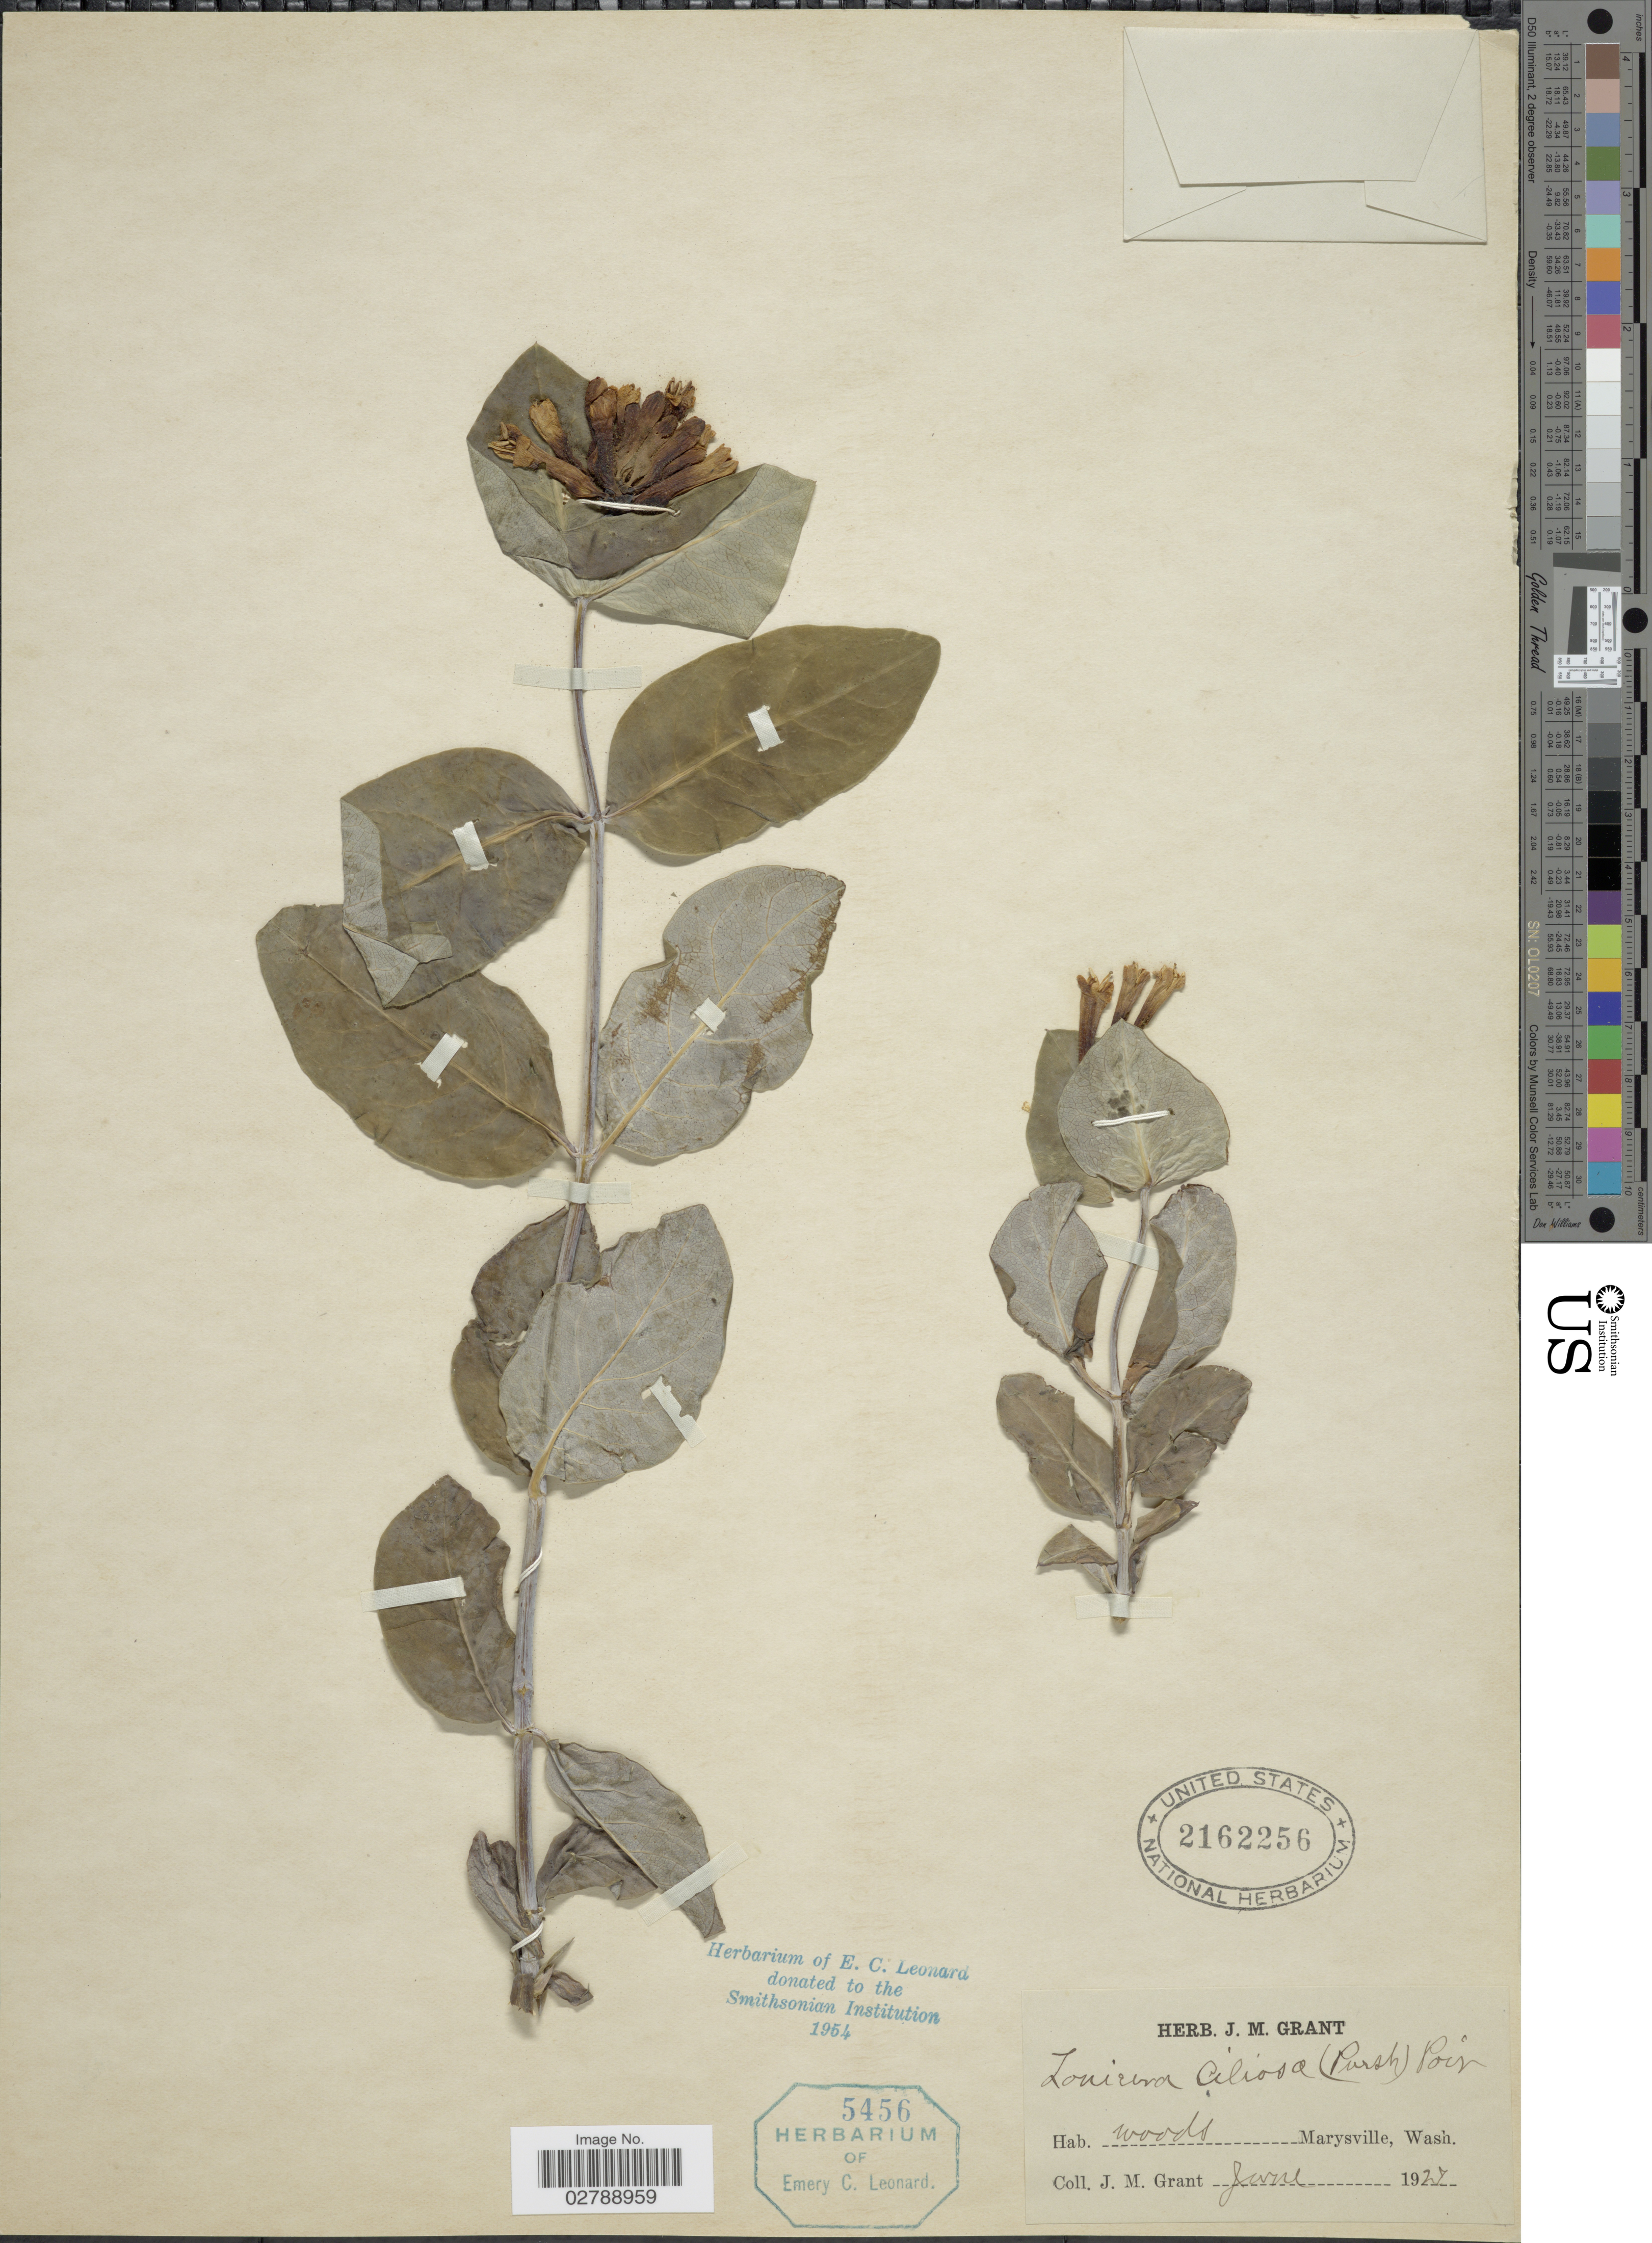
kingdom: Plantae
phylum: Tracheophyta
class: Magnoliopsida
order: Dipsacales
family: Caprifoliaceae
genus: Lonicera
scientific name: Lonicera ciliosa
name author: Poir.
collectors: J. M. Grant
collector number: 5456?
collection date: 1927-06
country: United States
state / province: Washington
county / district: Snohomish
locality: Marysville.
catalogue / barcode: US 2162256